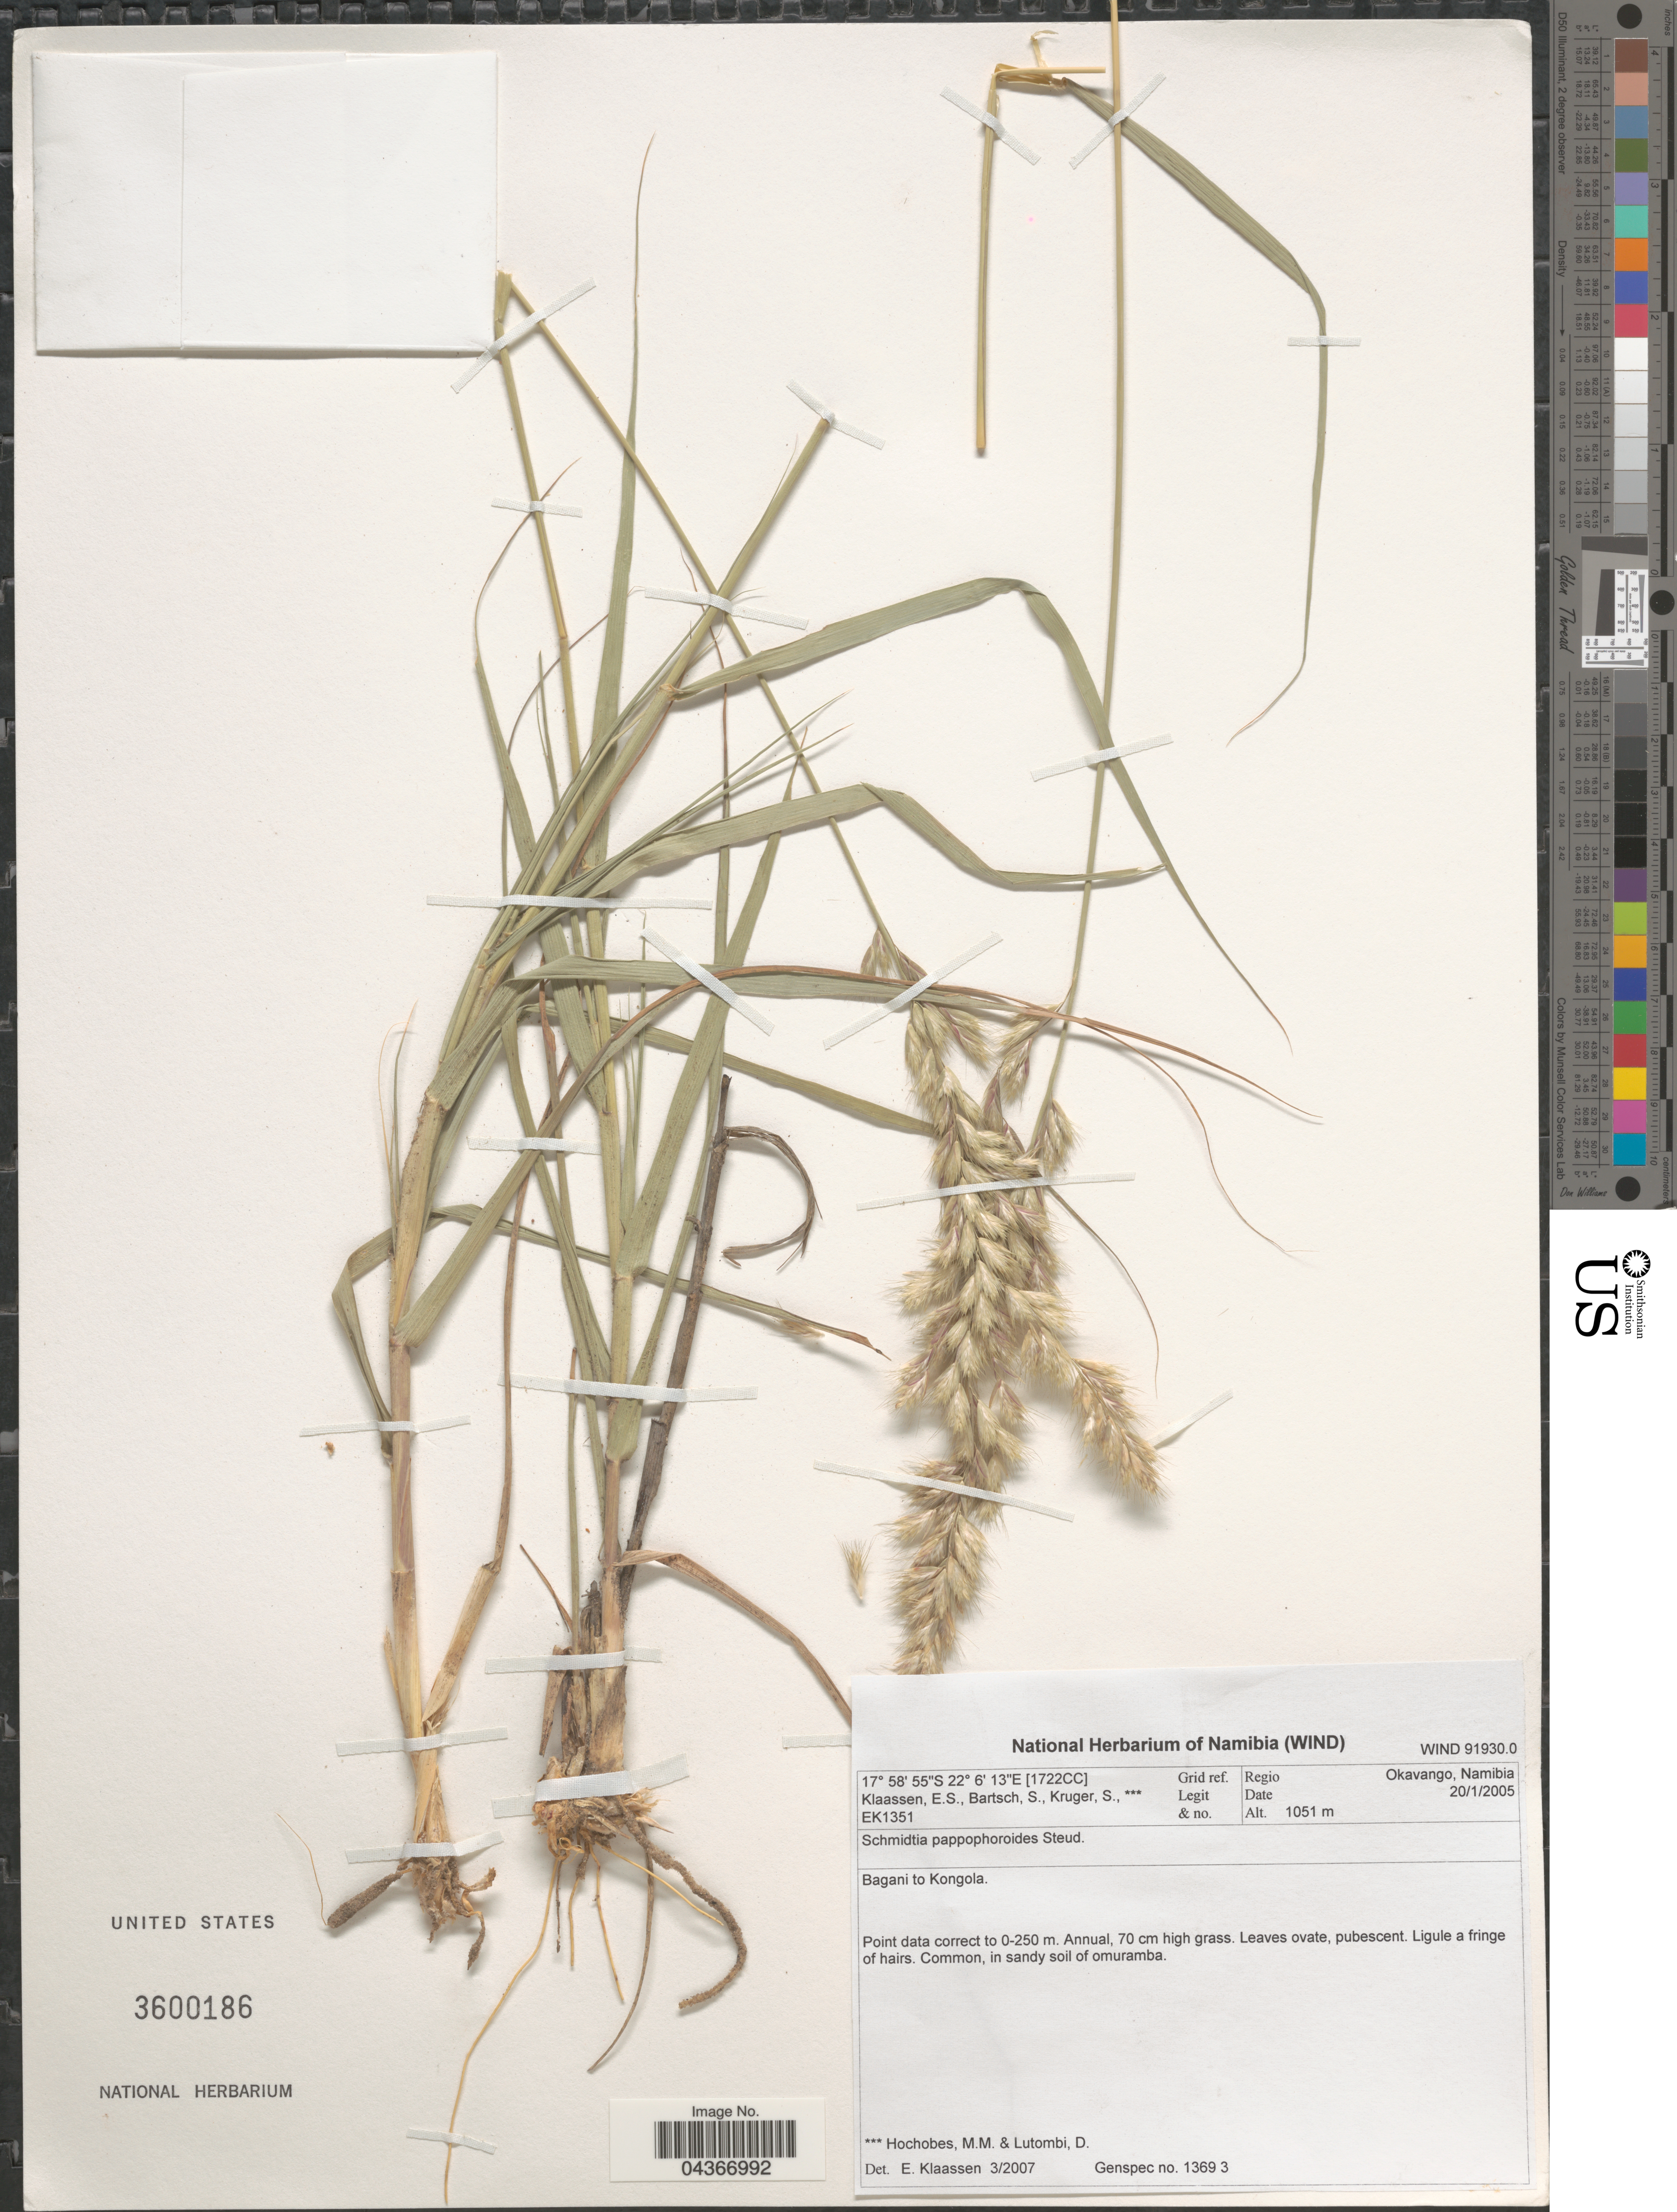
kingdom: Plantae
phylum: Tracheophyta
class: Liliopsida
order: Poales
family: Poaceae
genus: Schmidtia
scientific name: Schmidtia pappophoroides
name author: Steud. ex J.A. Schmidt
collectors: E. S. Klaassen, S. Bartsch, S. Kruger, M. Hochobes & D. Lutombi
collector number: EK1351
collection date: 2005-01-20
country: Namibia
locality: Grid ref. [1722CC]. Regio Okavango, Namibia. Bagani to Kongola.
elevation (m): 1051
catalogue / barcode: US 3600186